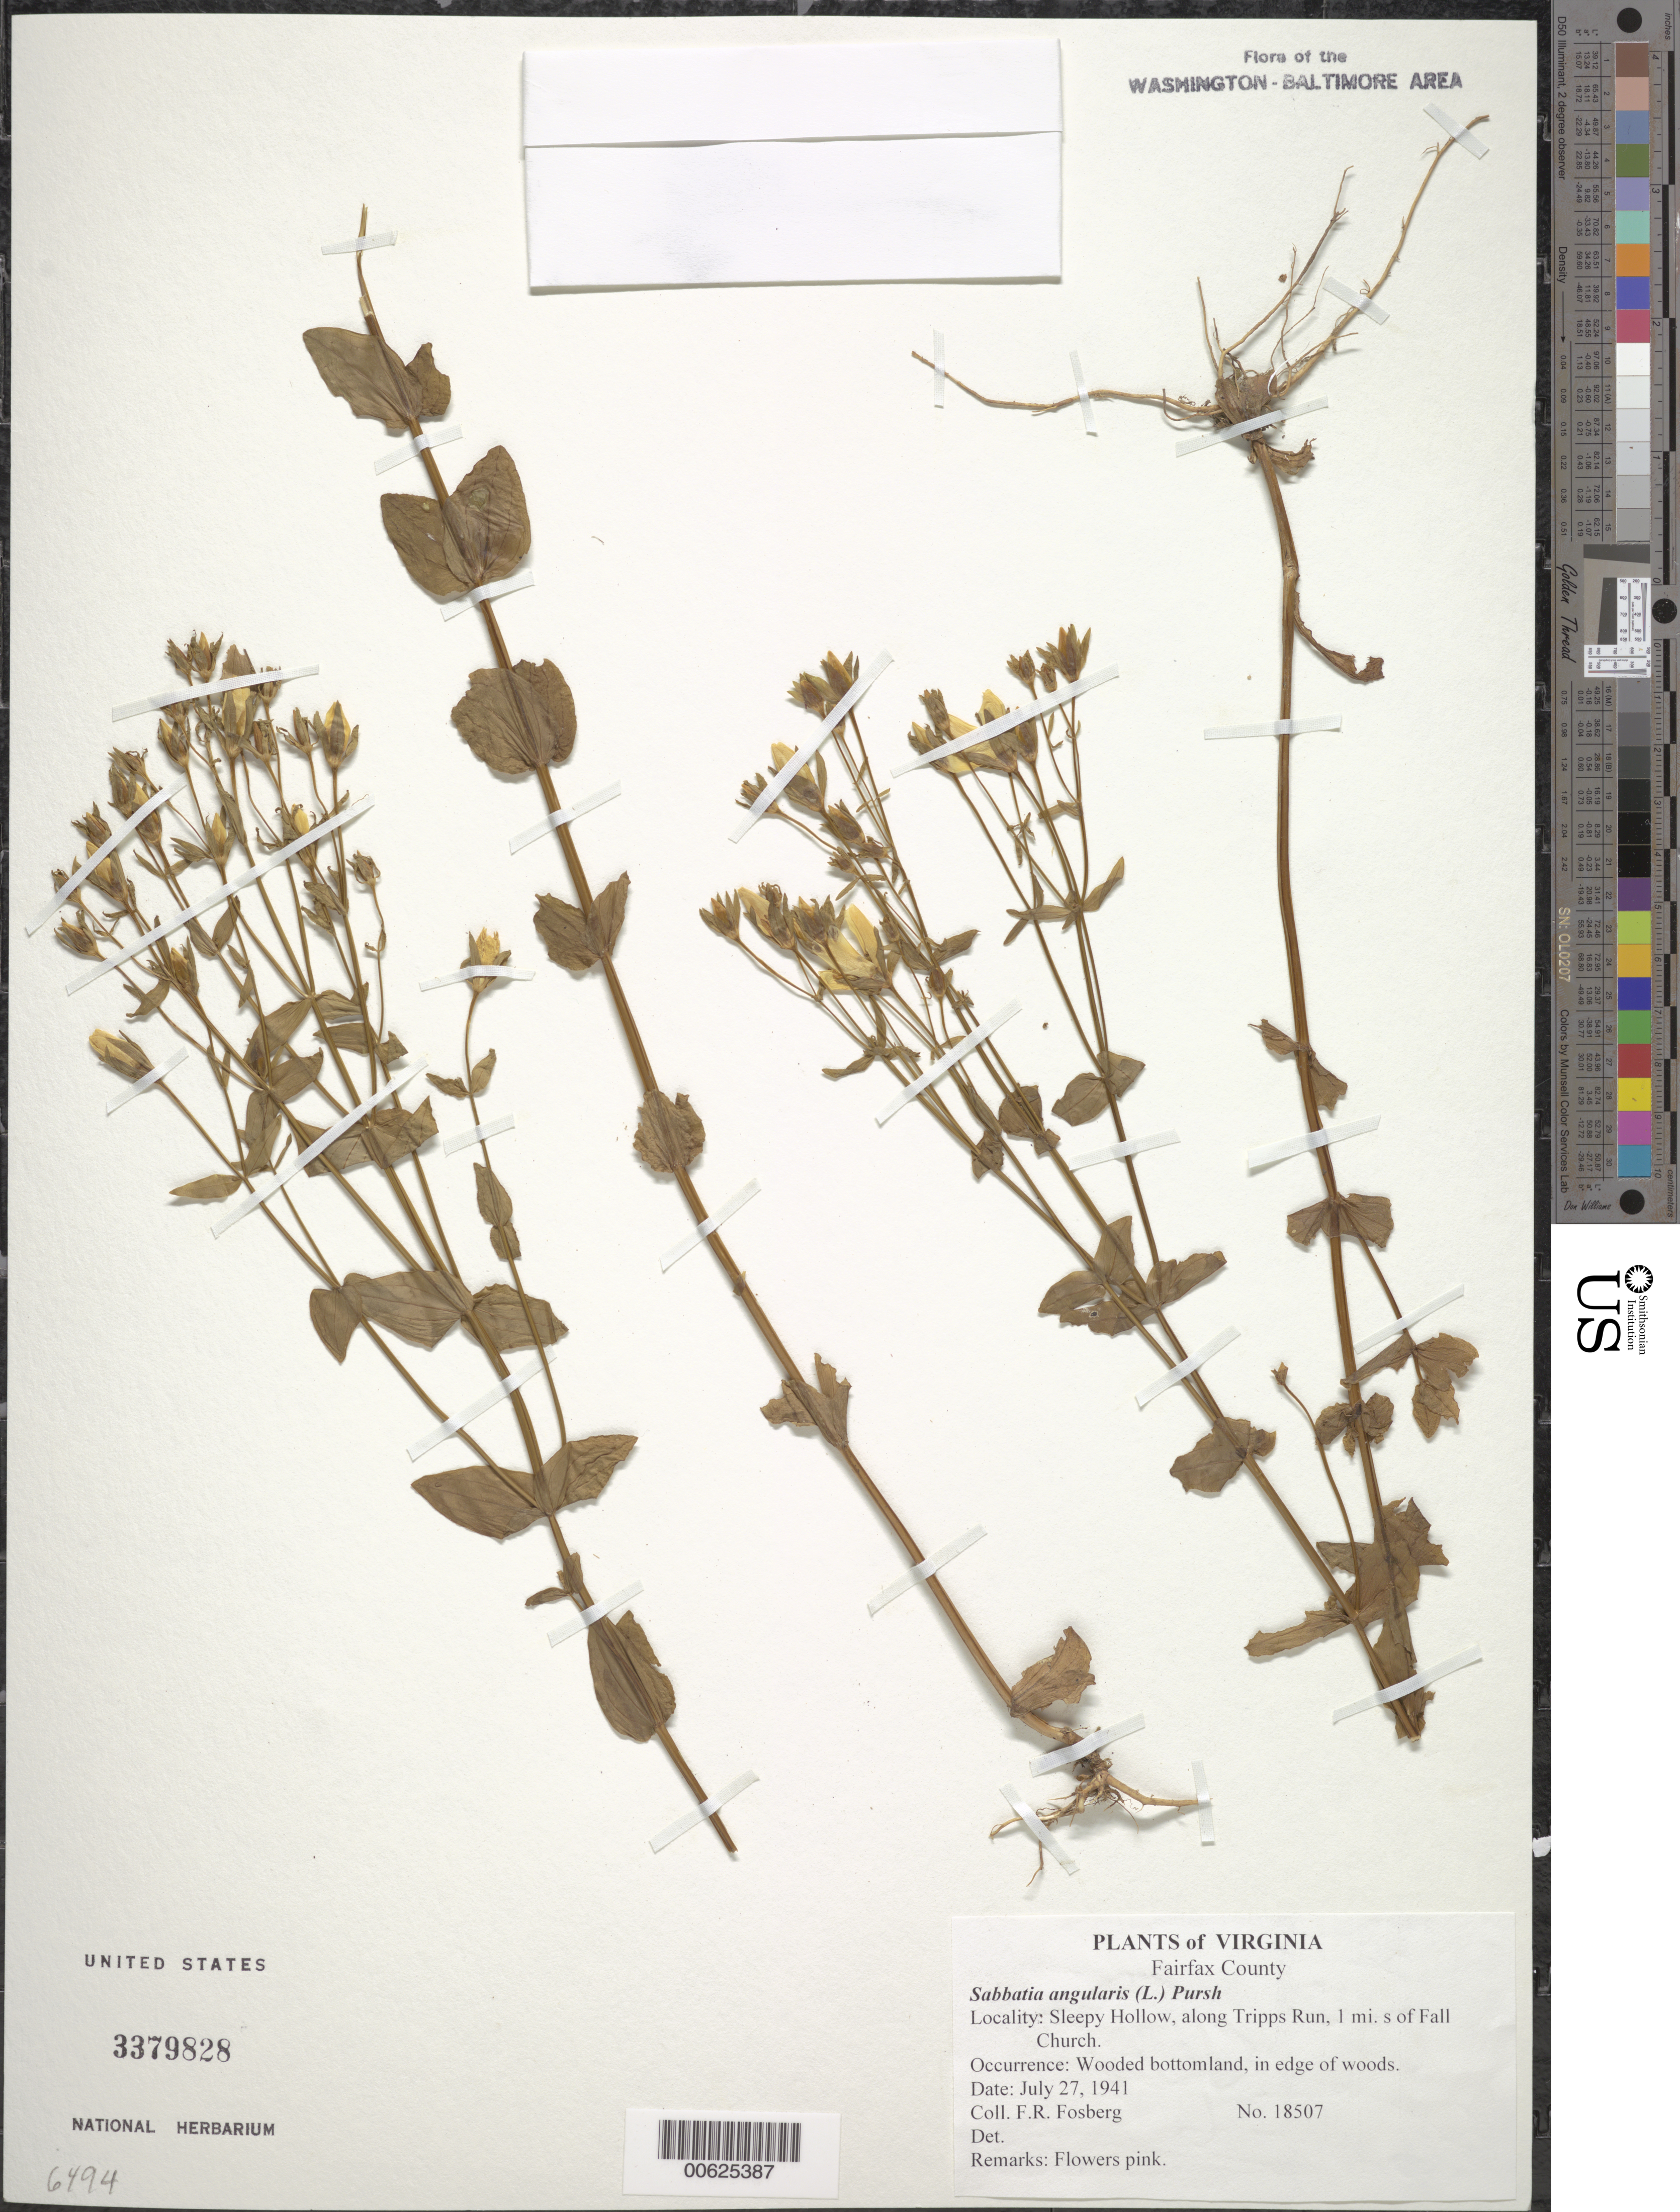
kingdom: Plantae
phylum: Tracheophyta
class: Magnoliopsida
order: Gentianales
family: Gentianaceae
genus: Sabatia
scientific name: Sabatia angularis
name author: (L.) Pursh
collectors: F. R. Fosberg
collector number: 18507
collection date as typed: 27 Jul 1941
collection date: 1941-07-27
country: United States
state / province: Virginia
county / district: Fairfax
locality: Sleepy Hollow, along Tripps Run, 1 mi. S of Falls Church.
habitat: Wooded bottomland, in edge of woods.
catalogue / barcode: US 3379828